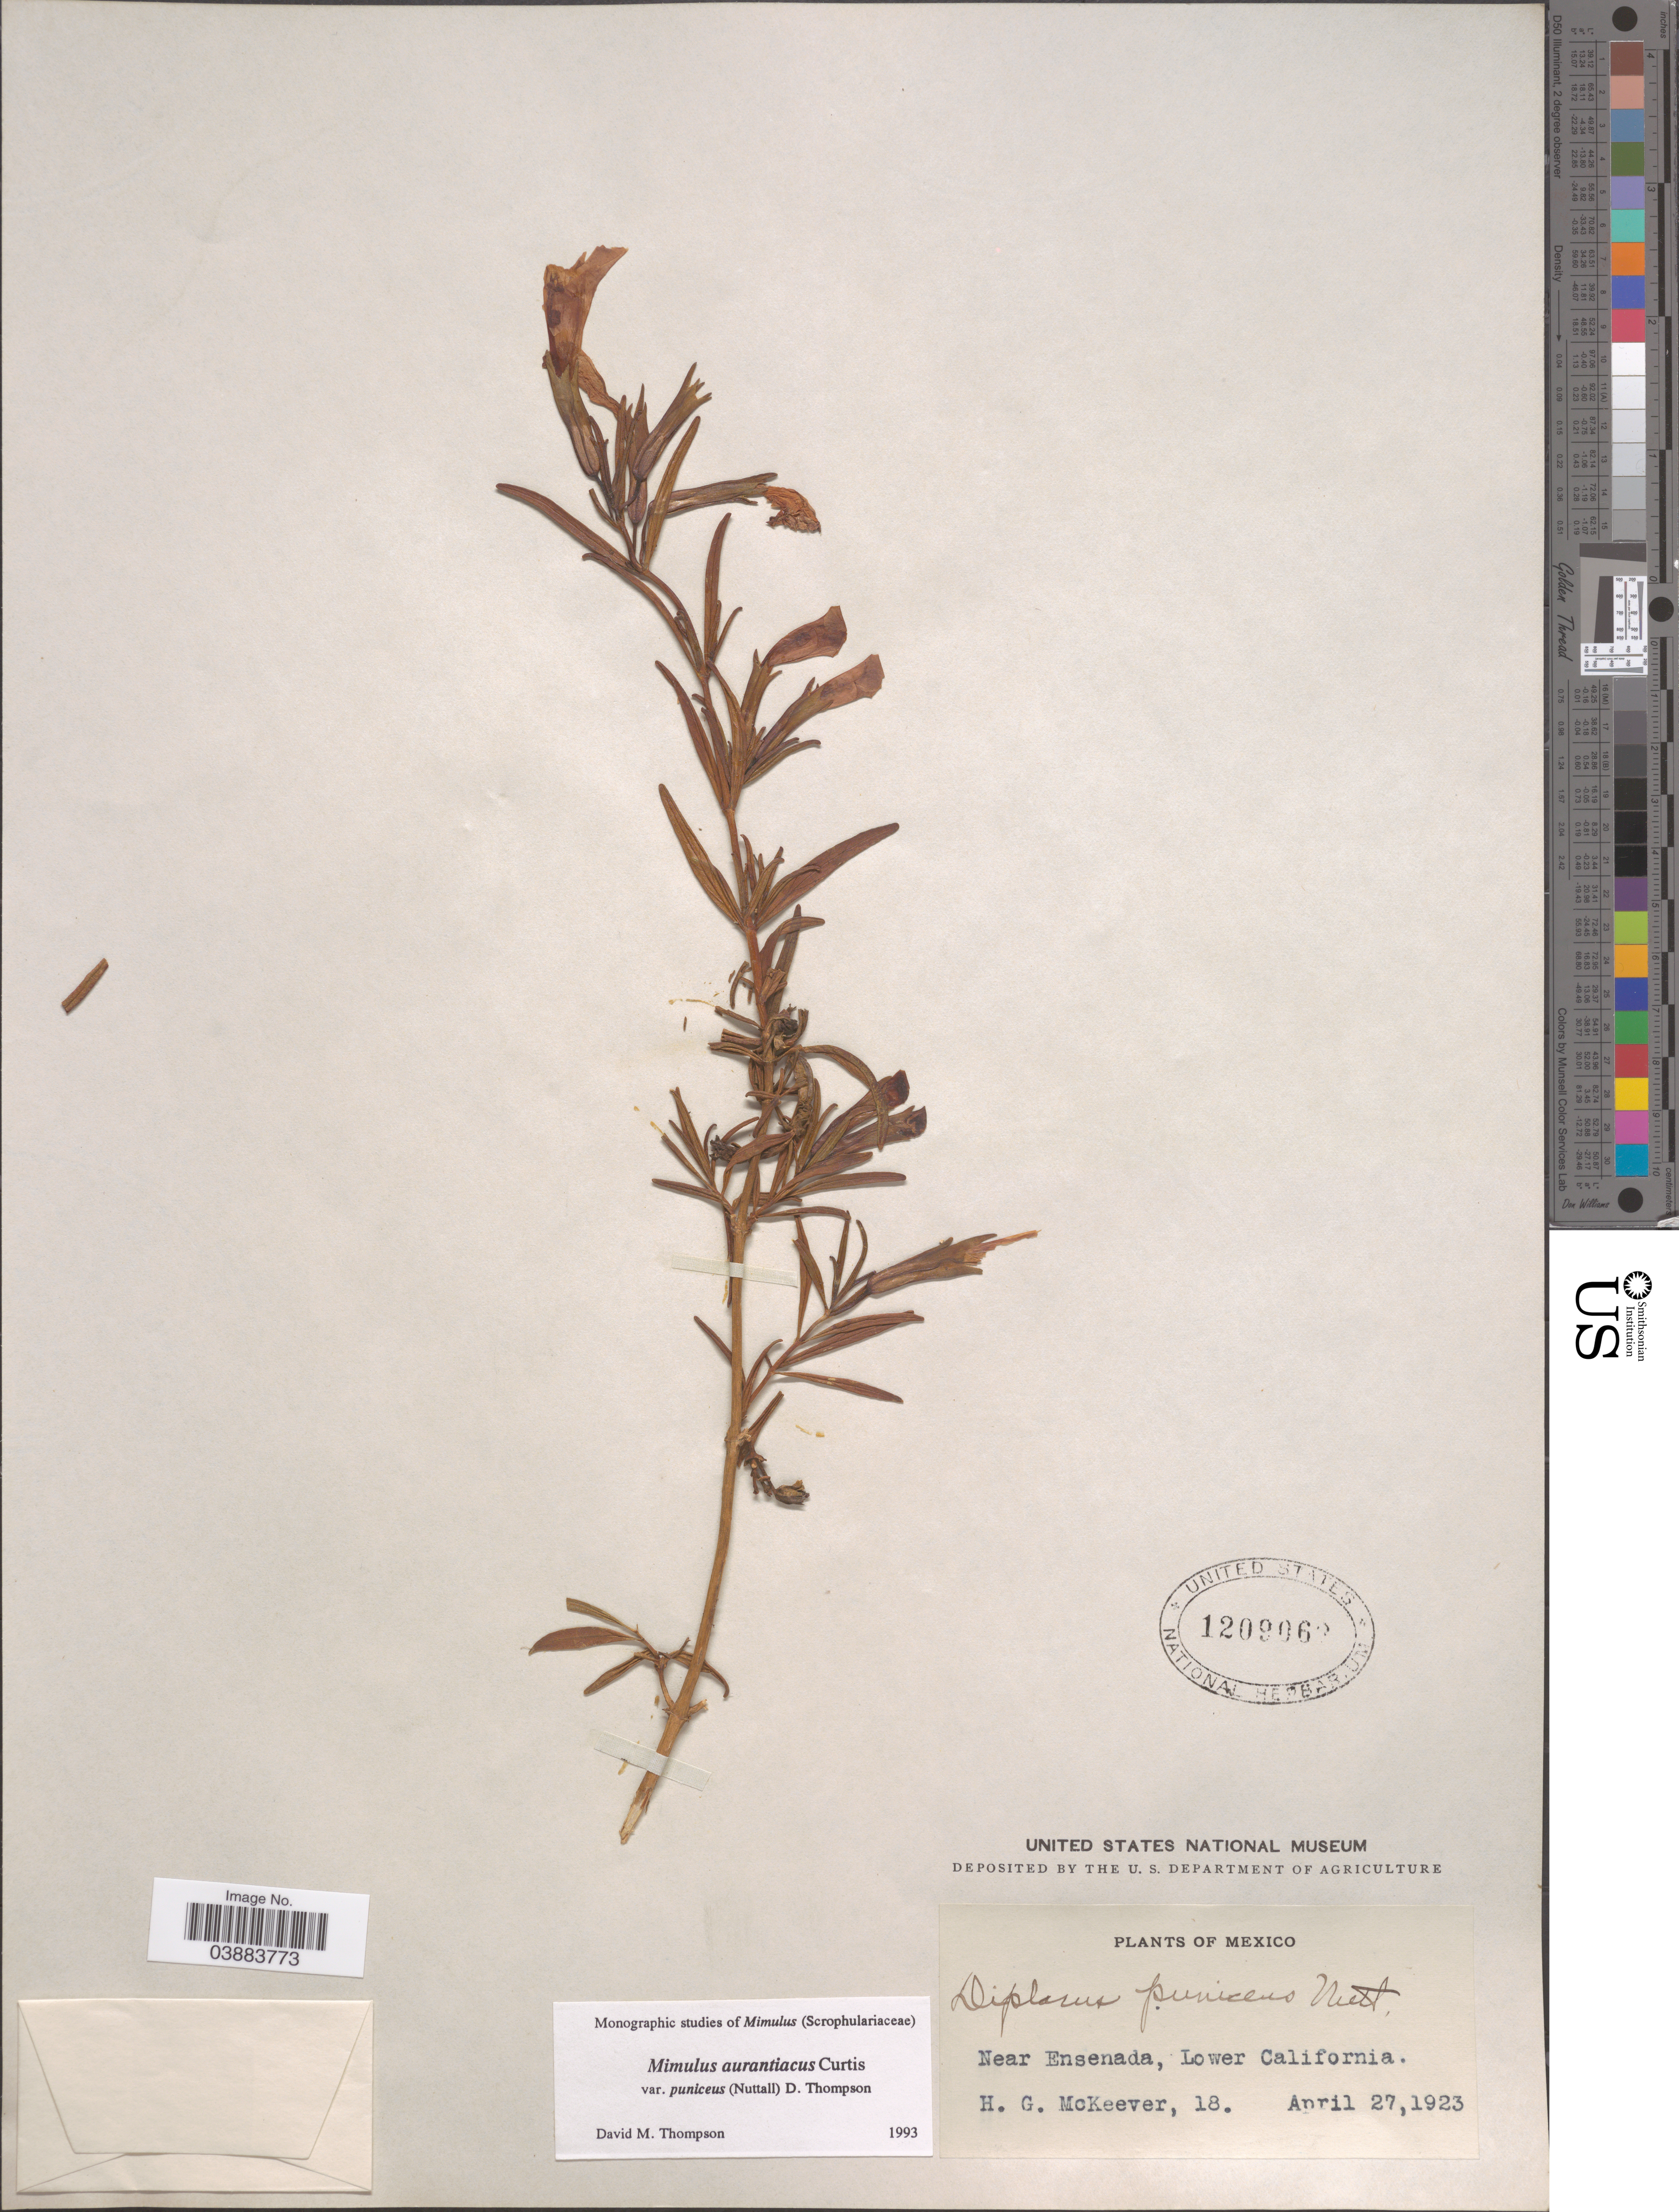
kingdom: Plantae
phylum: Tracheophyta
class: Magnoliopsida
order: Lamiales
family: Phrymaceae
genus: Diplacus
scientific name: Diplacus aurantiacus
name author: (Curtis) Jeps.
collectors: H. McKeever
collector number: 18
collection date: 1923-04-27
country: Mexico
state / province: Baja California Norte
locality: Near Ensenada, Lower California.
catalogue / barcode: US 1209062